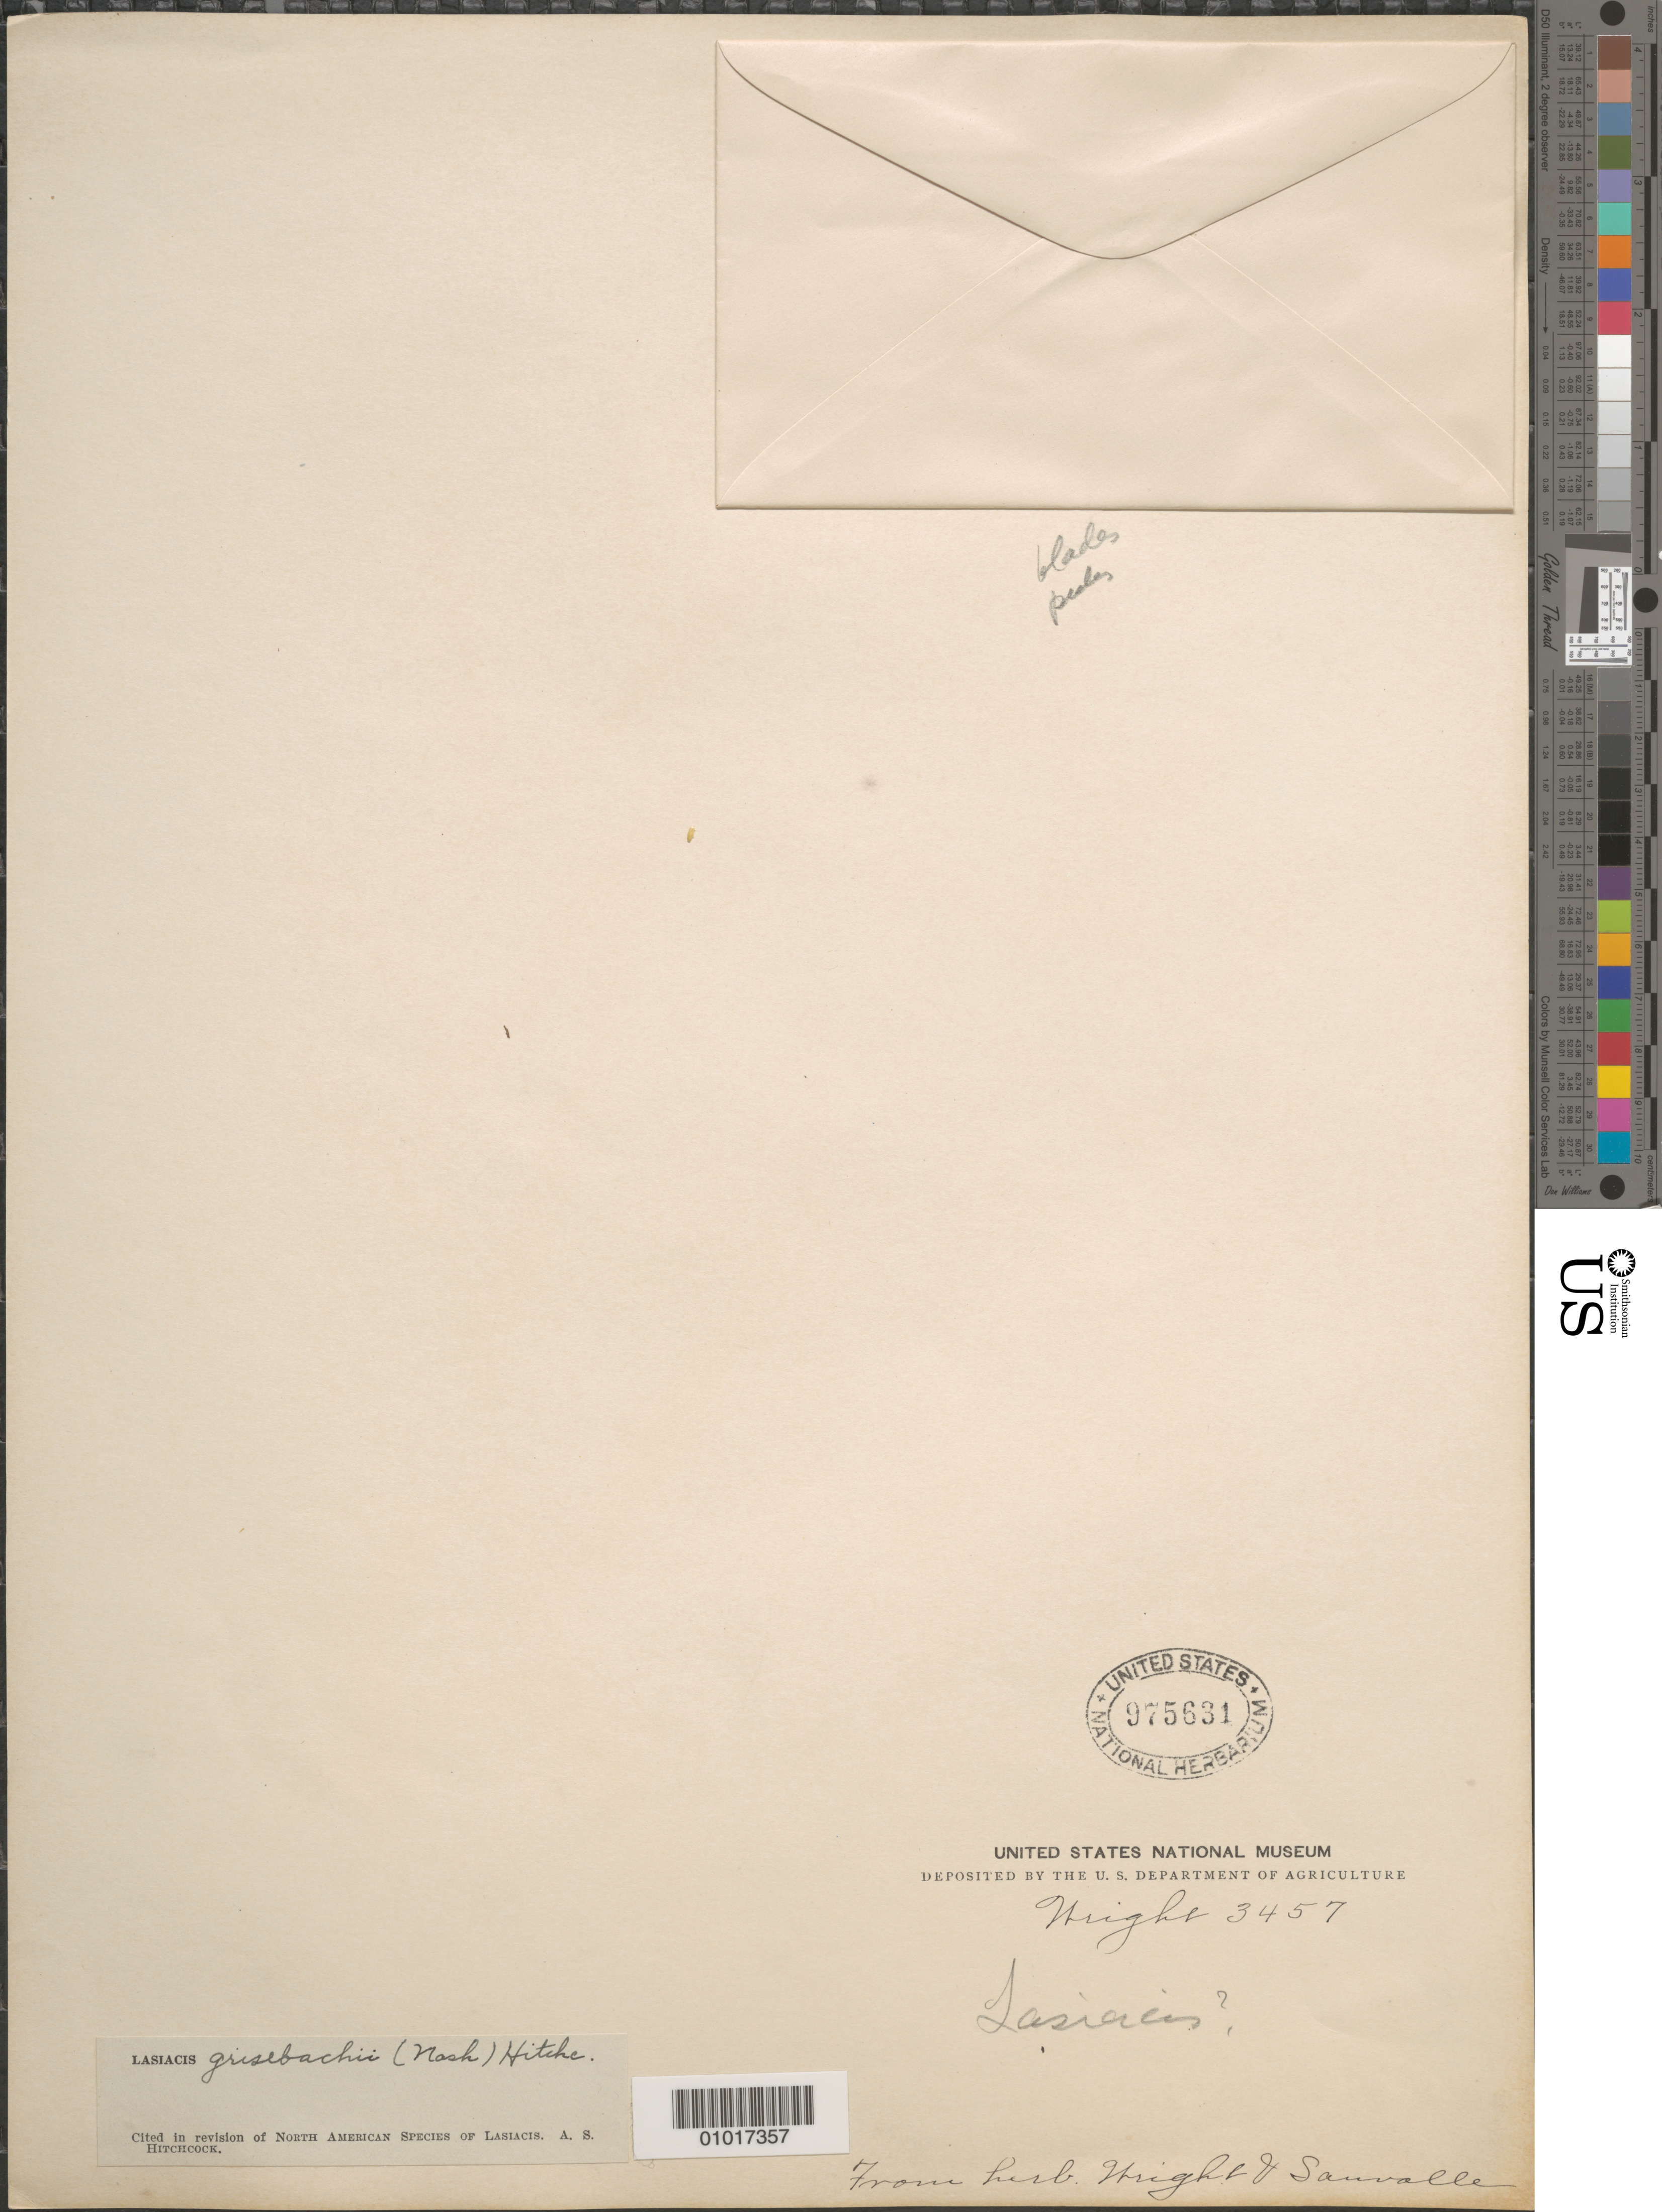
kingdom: Plantae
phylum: Tracheophyta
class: Liliopsida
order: Poales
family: Poaceae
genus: Lasiacis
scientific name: Lasiacis grisebachii var. grisebachii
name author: (Nash) Hitchc.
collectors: Wright, --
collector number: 3457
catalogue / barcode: US 975631